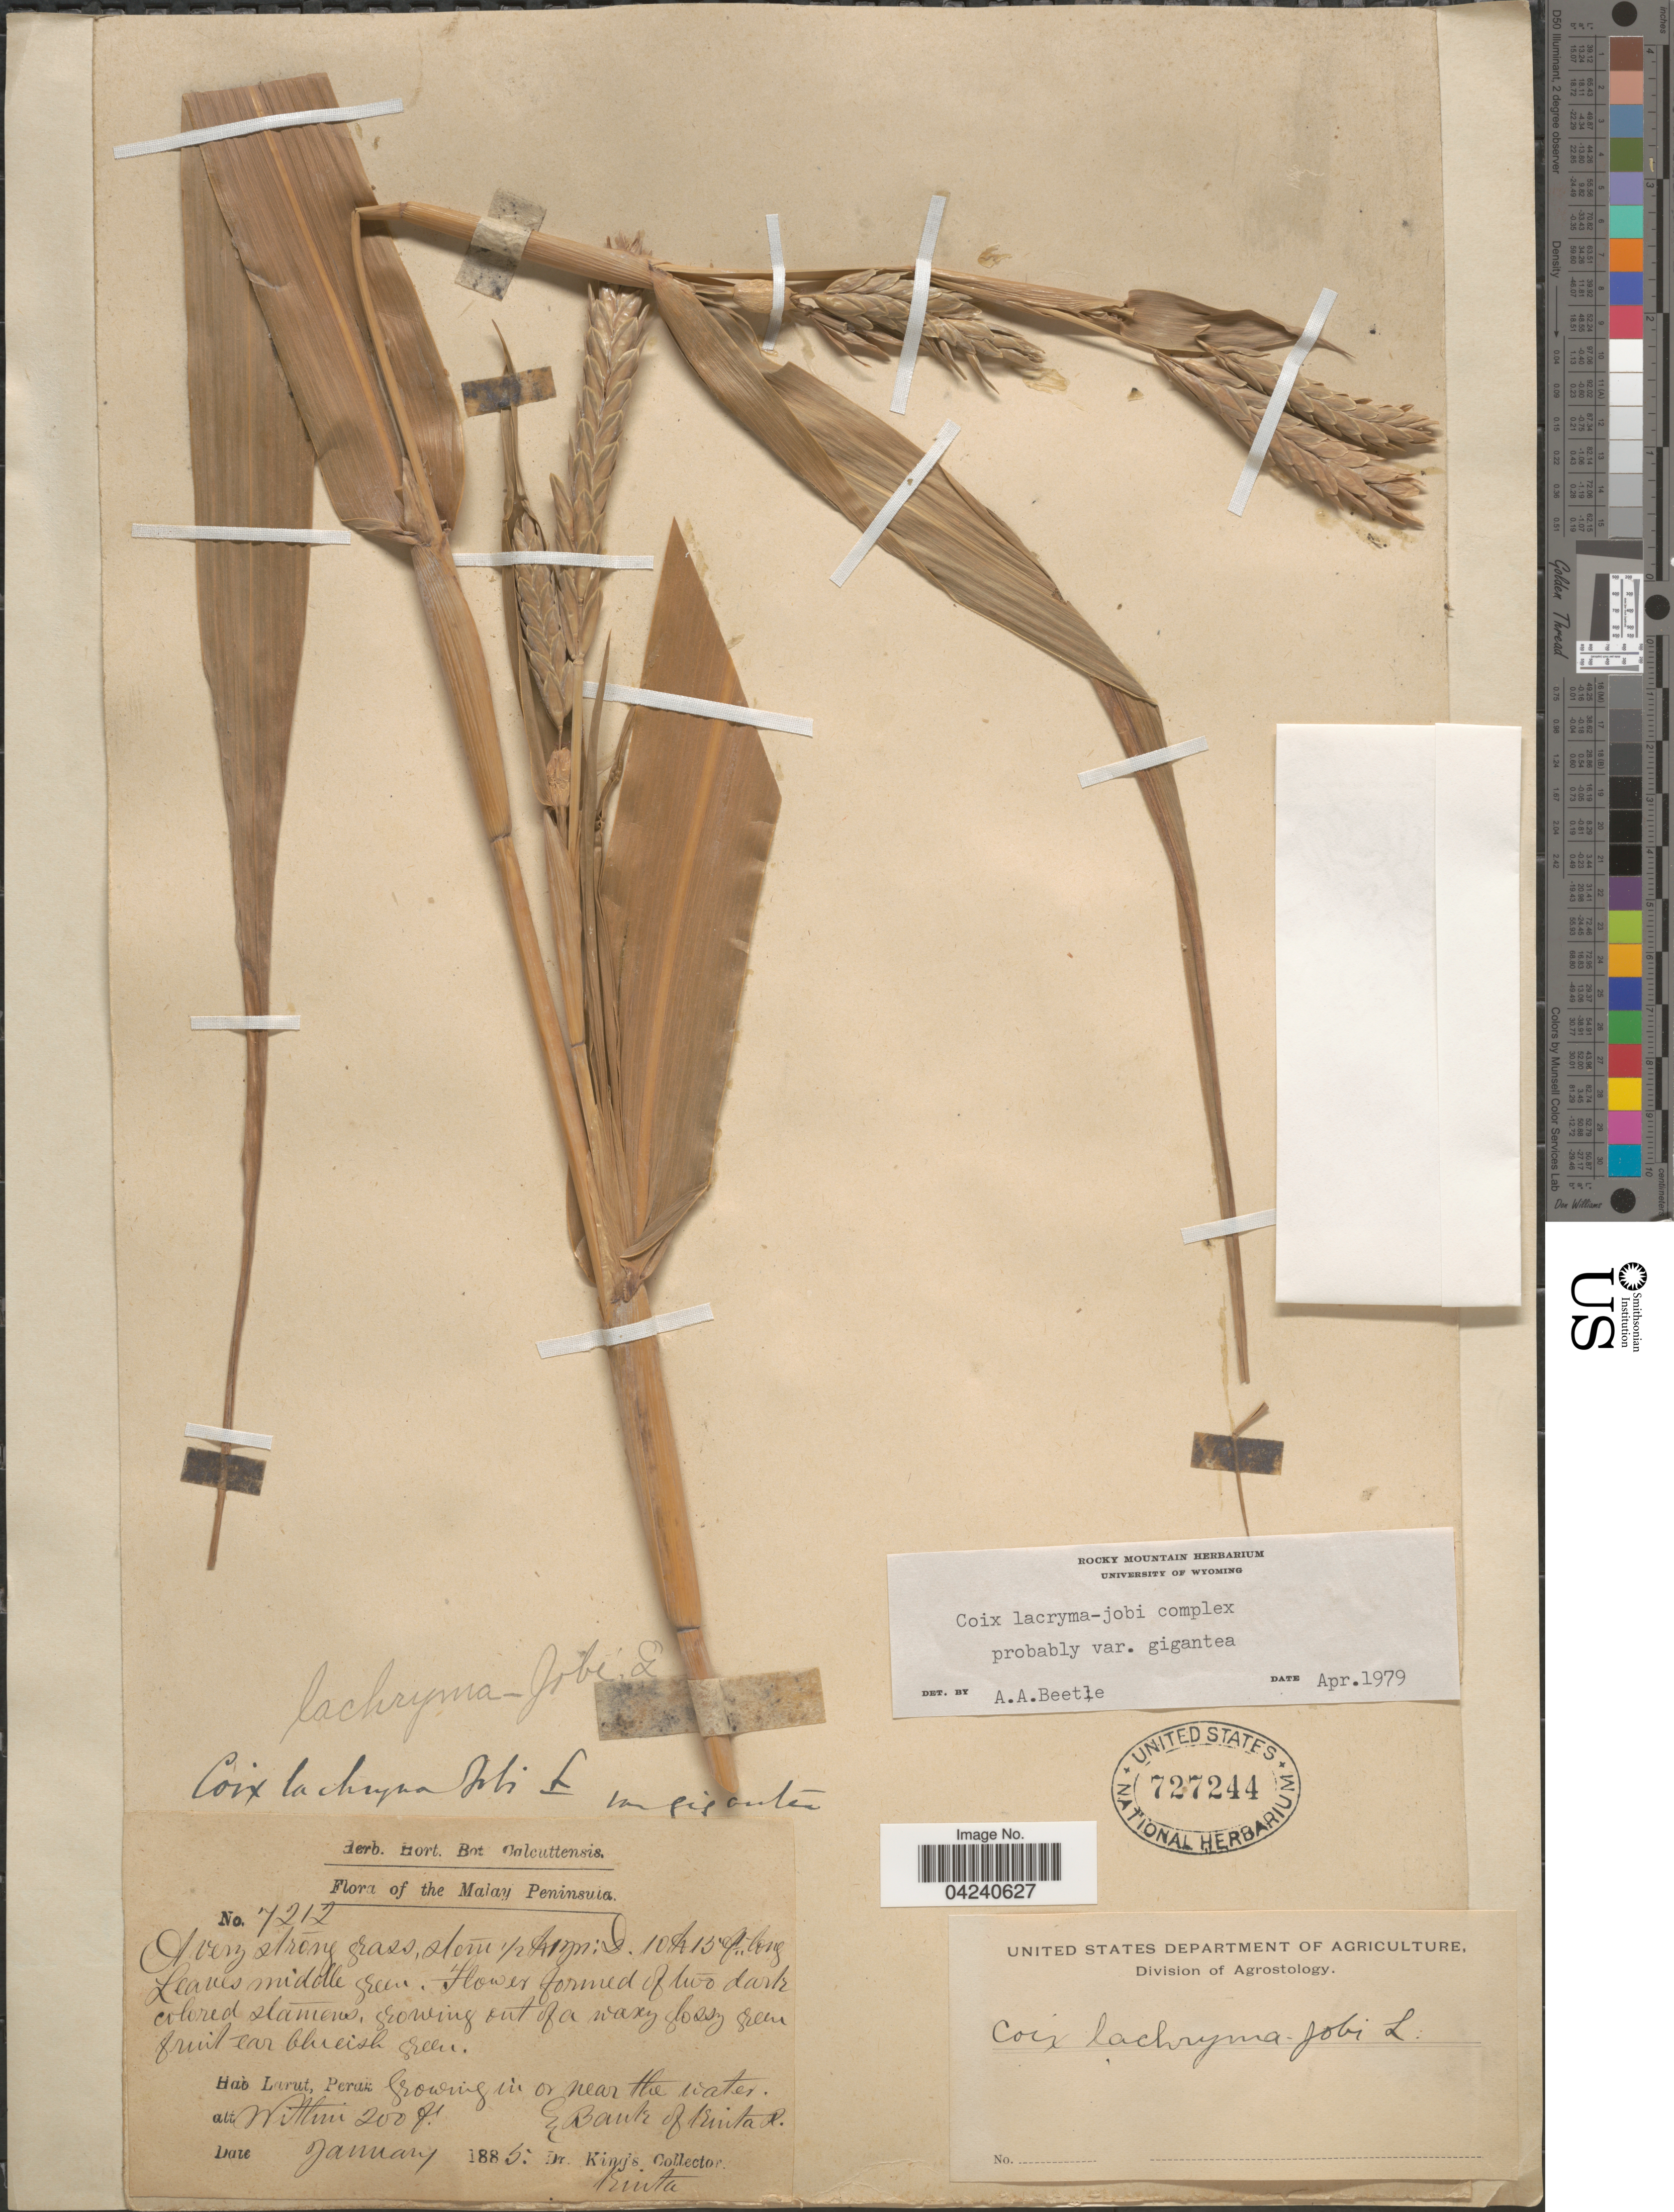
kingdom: Plantae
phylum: Tracheophyta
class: Liliopsida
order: Poales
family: Poaceae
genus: Coix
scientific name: Coix lacryma-jobi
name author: L.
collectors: Dr. King's collector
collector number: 7212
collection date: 1885-01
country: Malaysia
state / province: Perak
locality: The Malay Peninsula. Larut. In or near the water. E. Bank of Kinta R.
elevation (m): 61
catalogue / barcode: US 727244